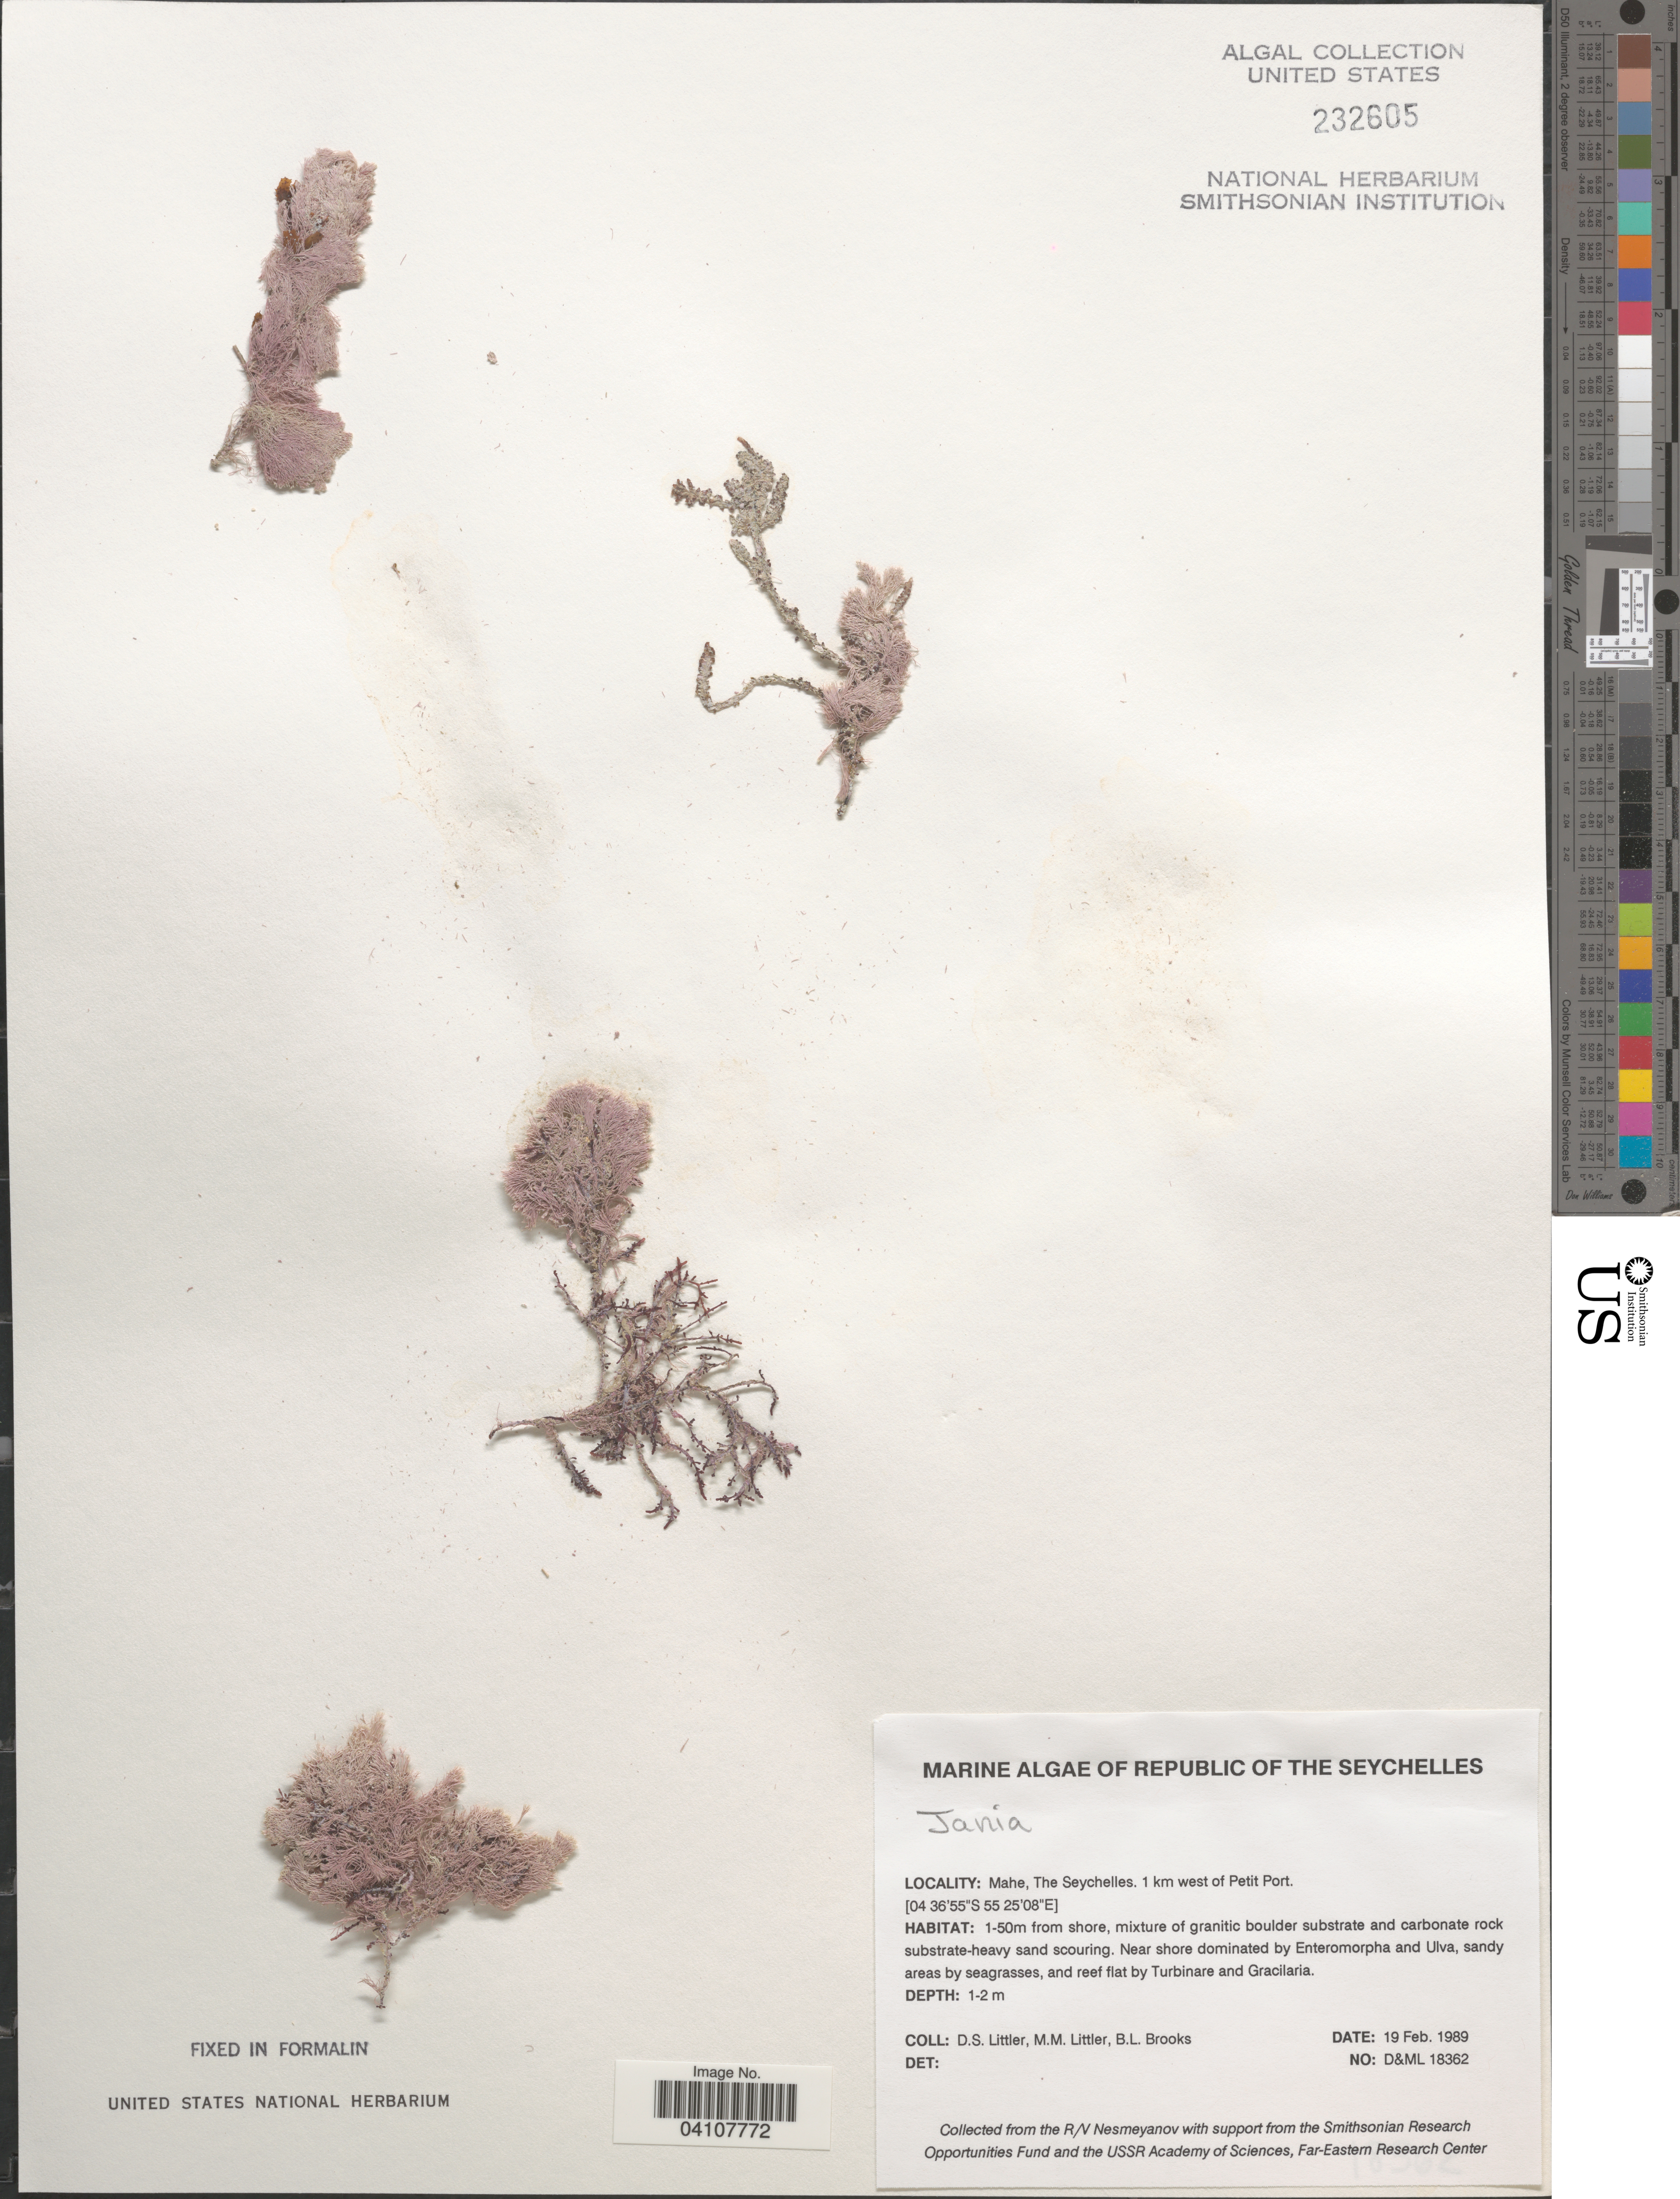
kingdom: Plantae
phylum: Rhodophyta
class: Florideophyceae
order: Corallinales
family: Corallinaceae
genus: Jania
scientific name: Jania sp.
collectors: D. S. Littler & B. Brooks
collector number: D&ML18362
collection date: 1989-02-19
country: Seychelles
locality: Republic of the Seychelles. Mahe. 1 km west of Petit Port. 1-50m from shore.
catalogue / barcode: US 232605